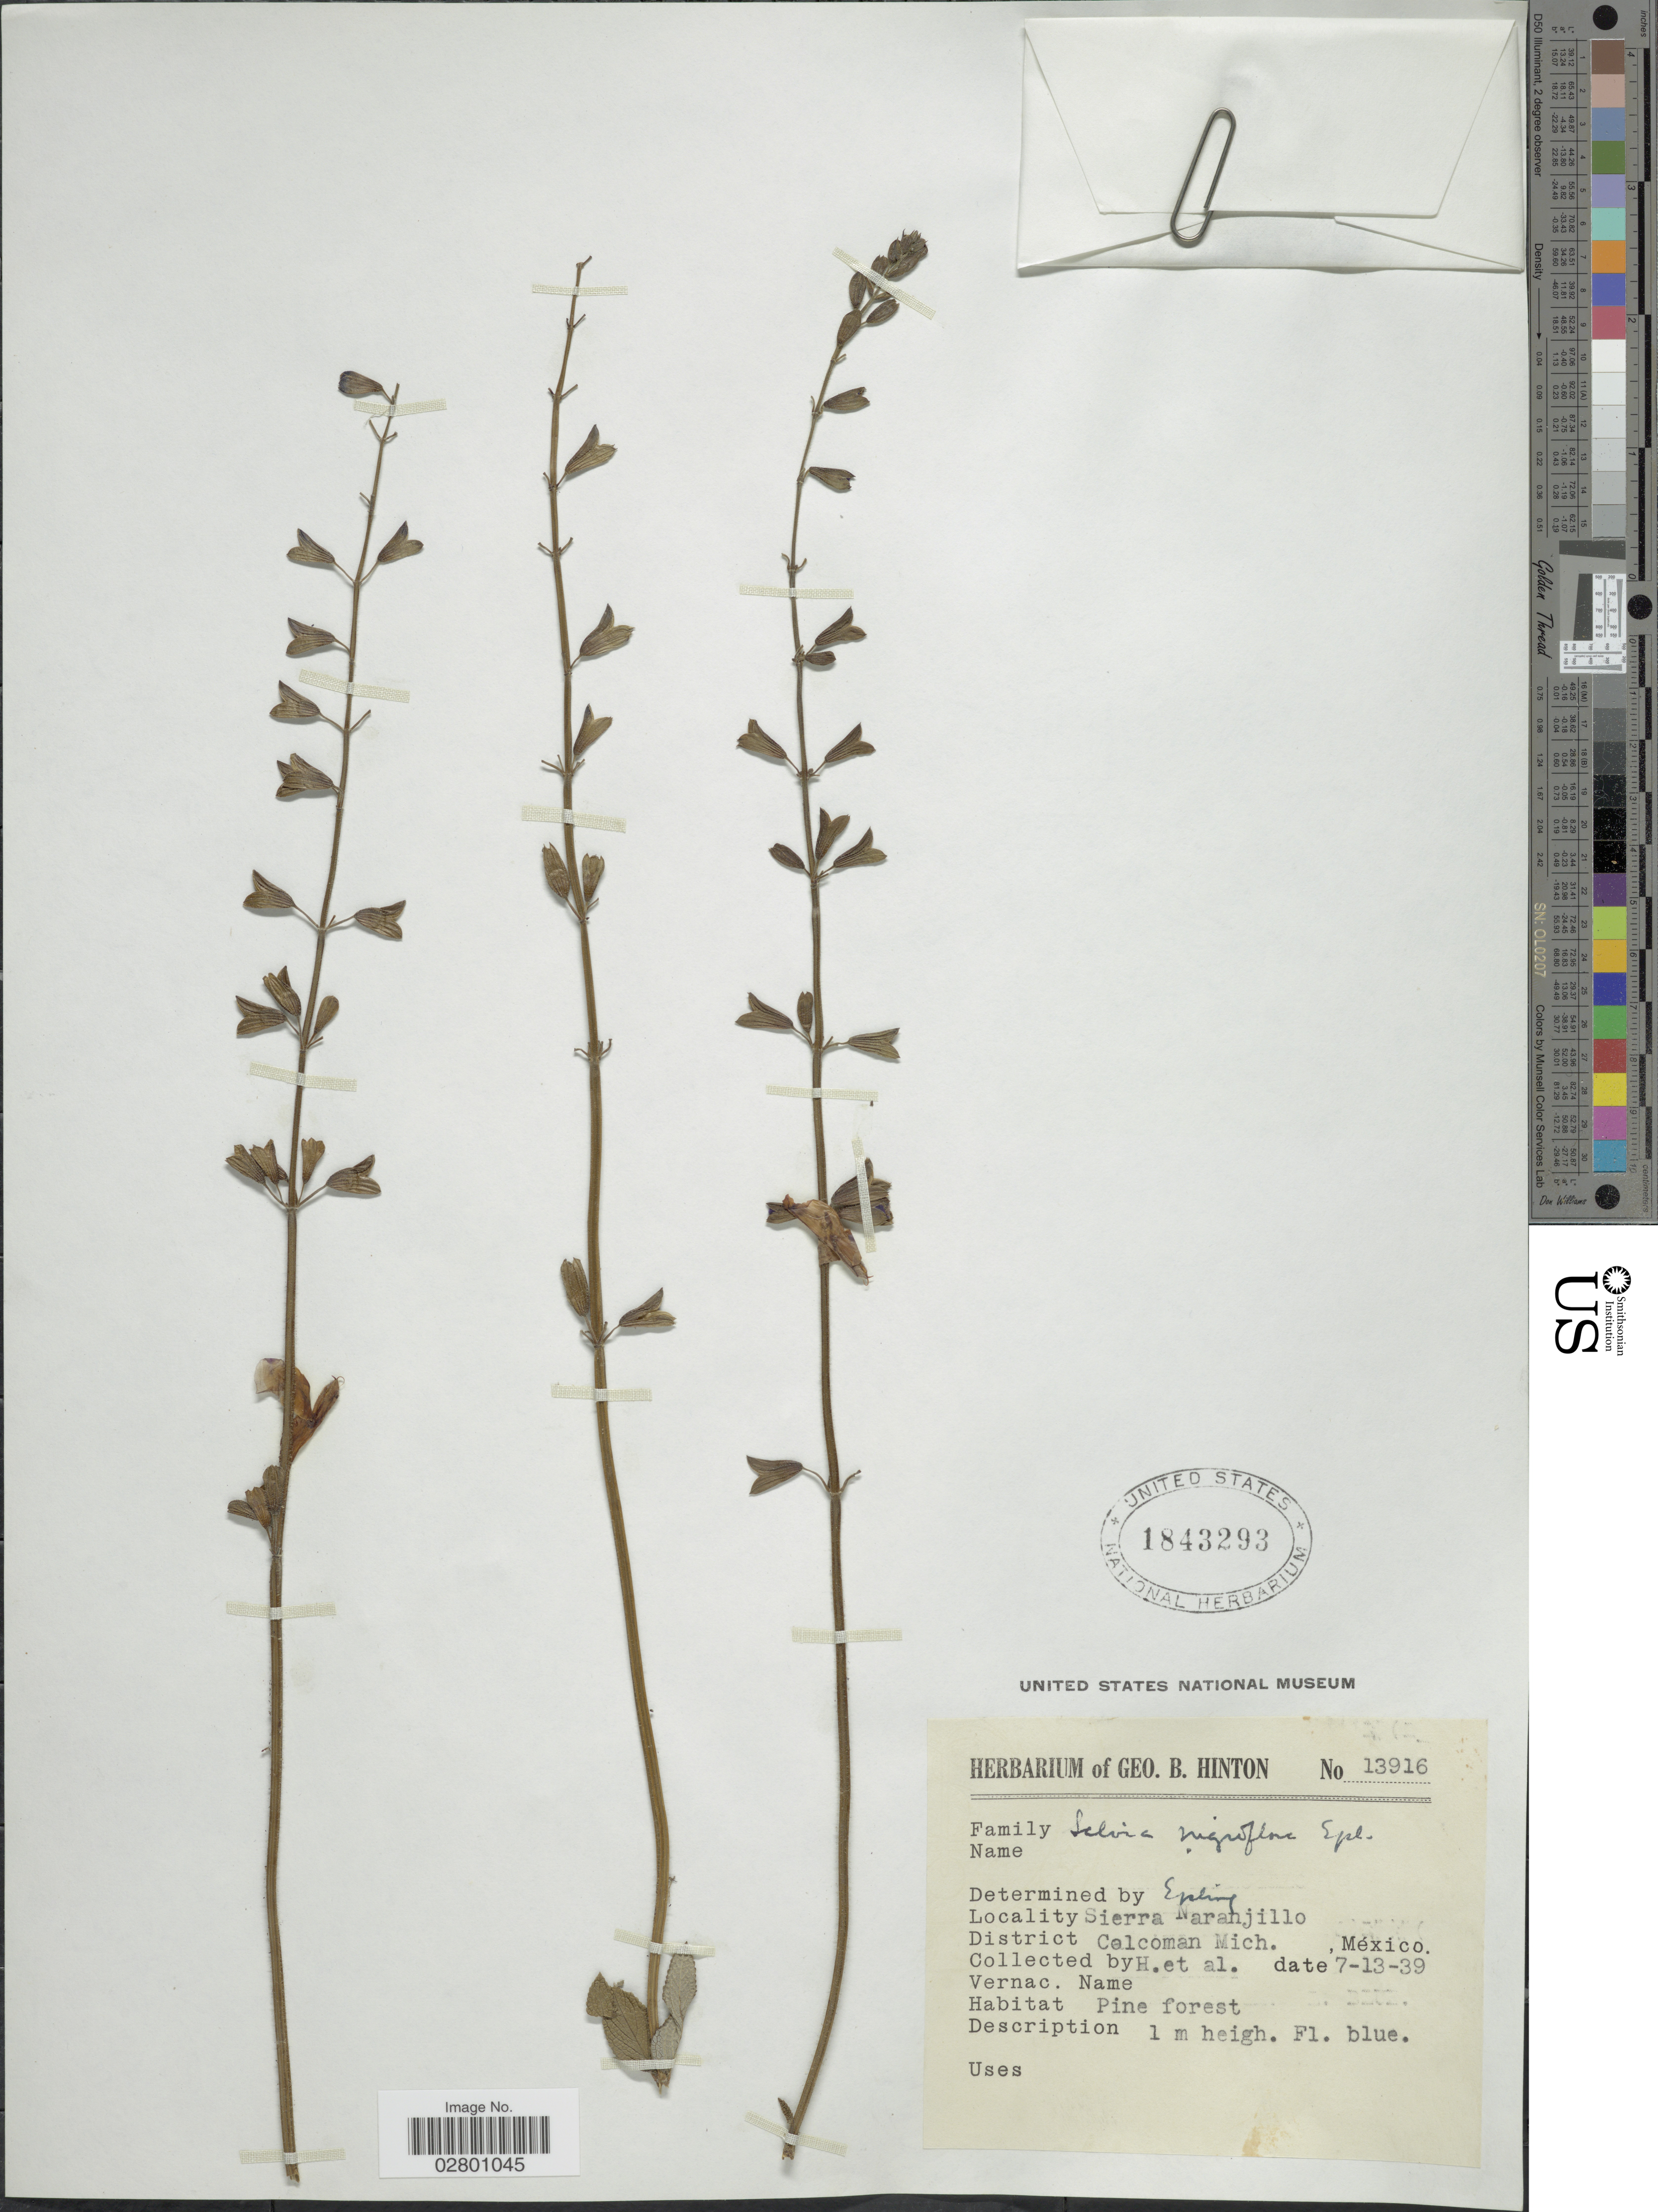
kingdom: Plantae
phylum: Tracheophyta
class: Magnoliopsida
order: Lamiales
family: Lamiaceae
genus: Salvia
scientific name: Salvia dichlamys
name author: Epling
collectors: G. B. Hinton & et al.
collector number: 13916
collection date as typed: Transcribed d/m/y: 13/7/39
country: Mexico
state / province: Michoacán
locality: Sierra Naranjillo, District Colcoman Mich.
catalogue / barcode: US 1843293